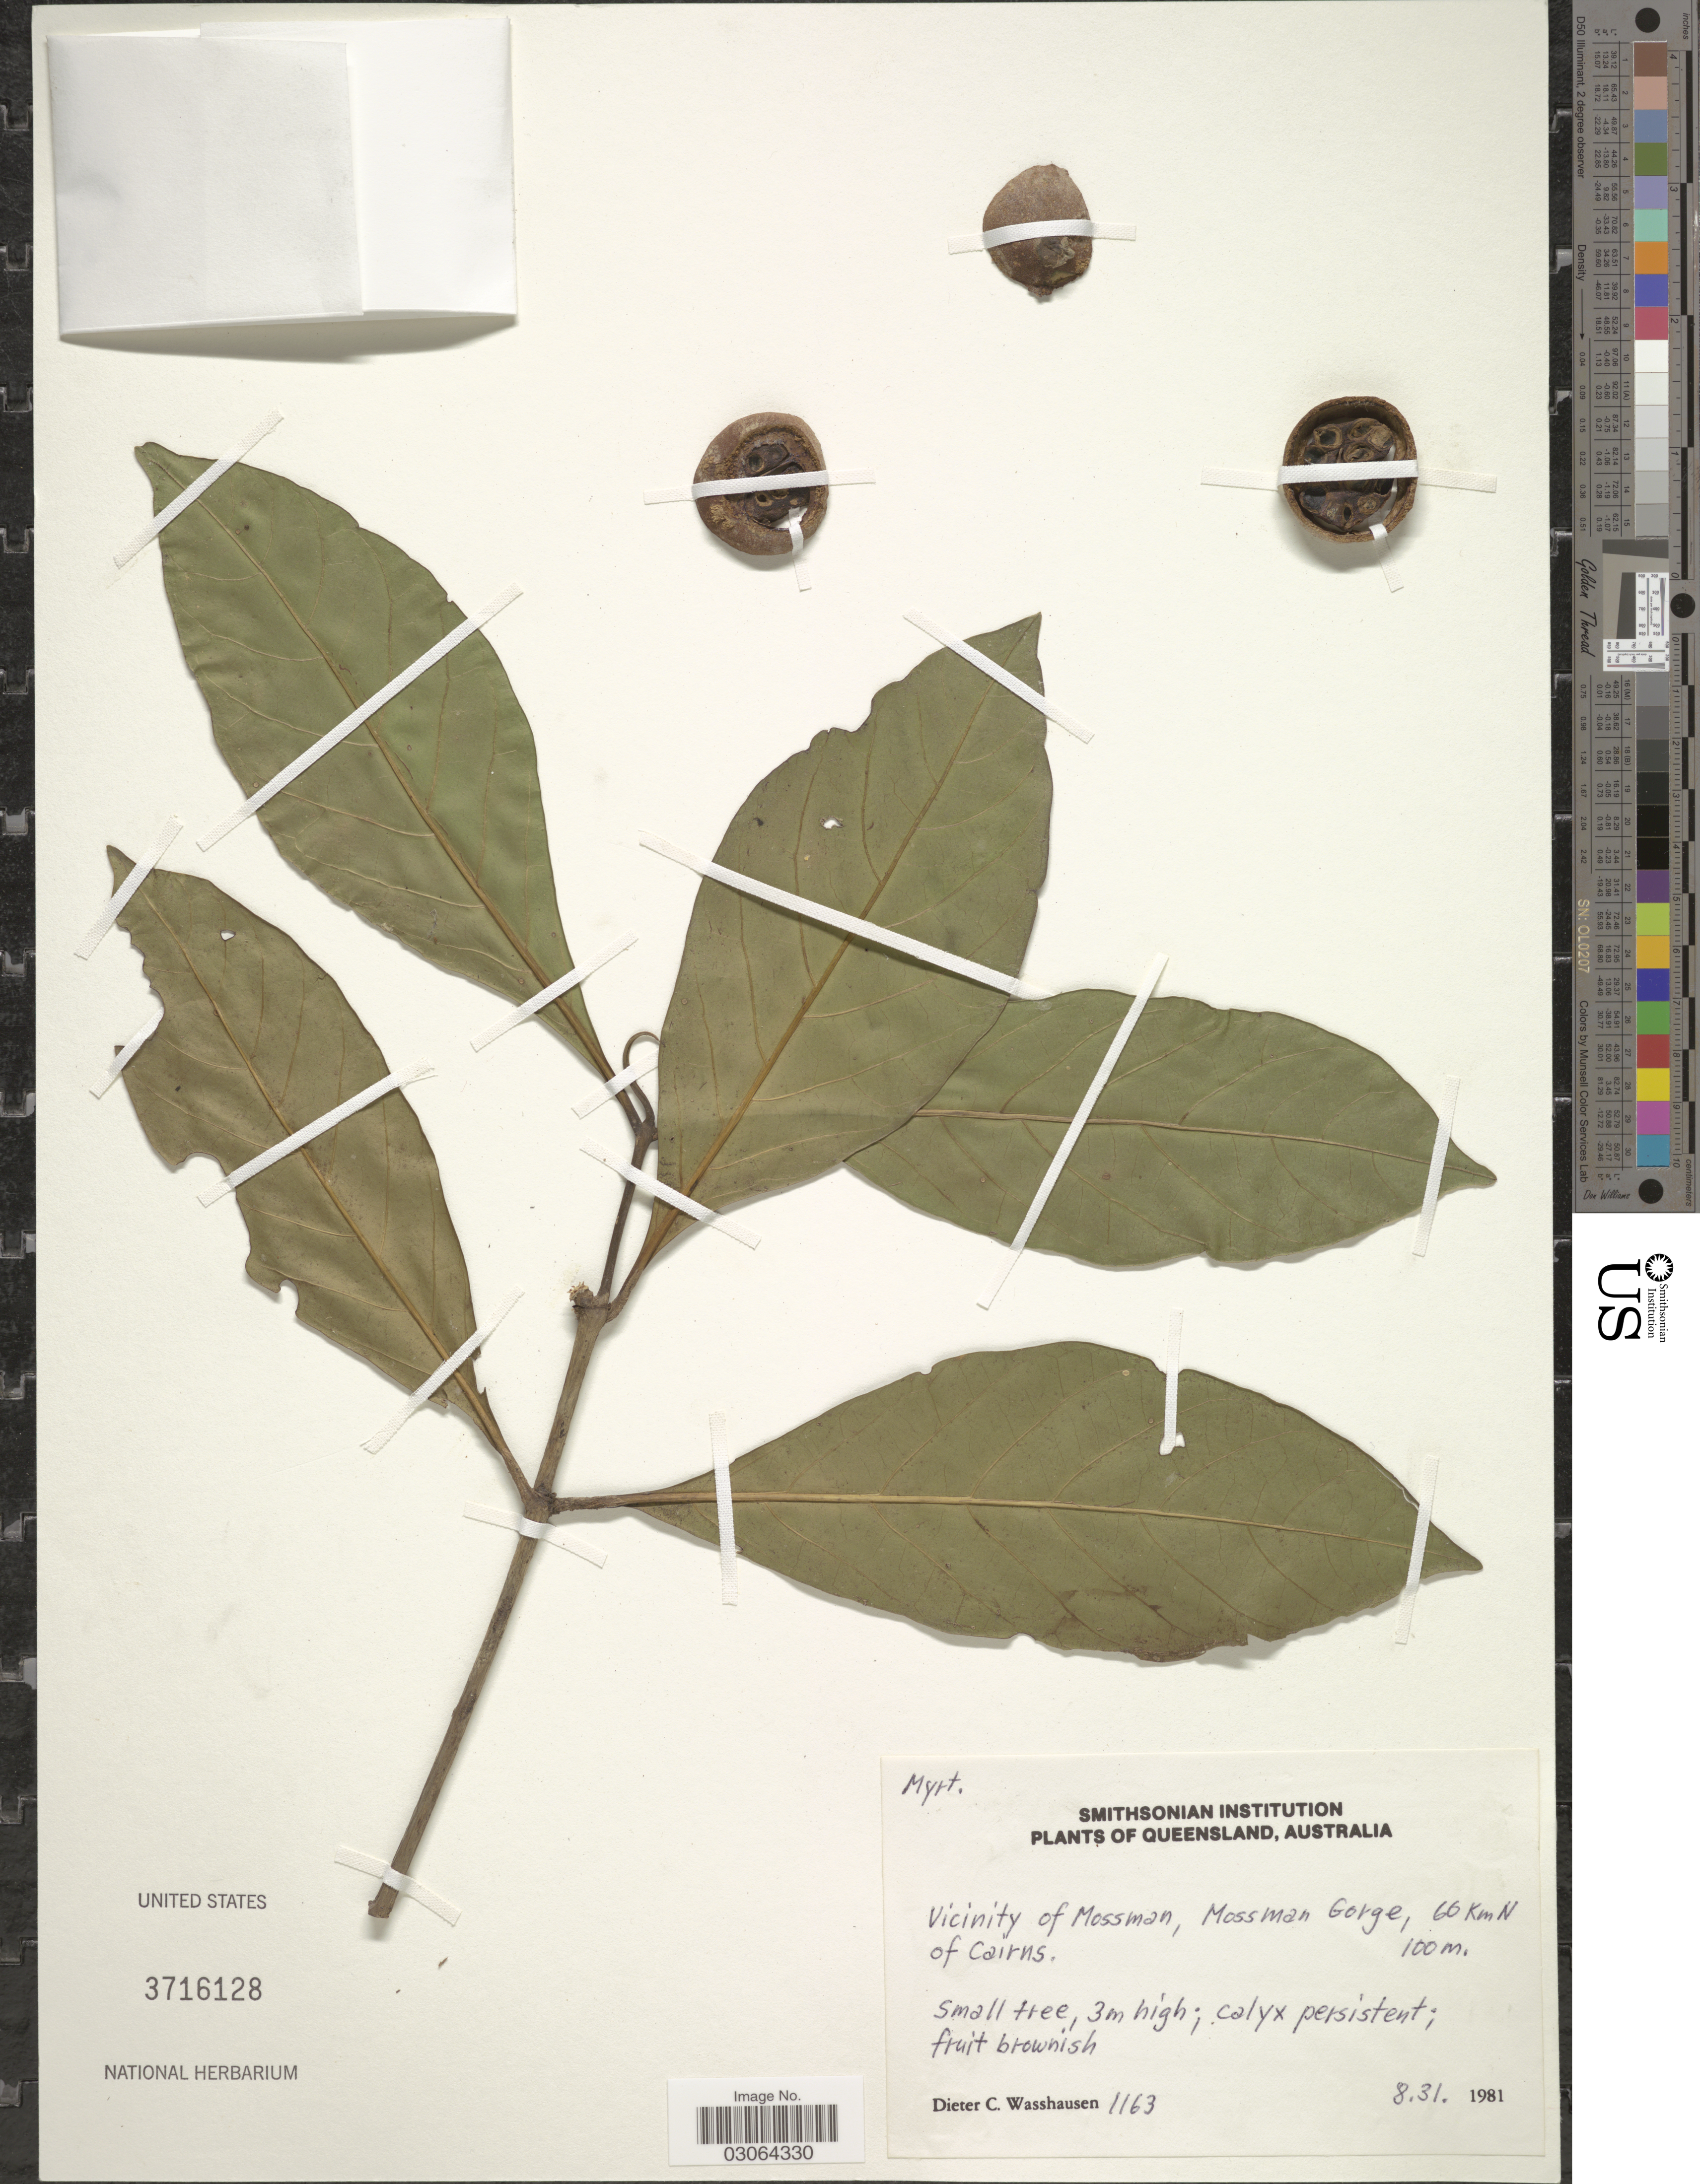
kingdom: Plantae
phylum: Tracheophyta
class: Magnoliopsida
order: Myrtales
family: Myrtaceae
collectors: D. C. Wasshausen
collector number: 1163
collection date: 1981-08-31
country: Australia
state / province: Queensland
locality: Vicinity of Mossman, Mossman Gorge, 66 km N of Cairns.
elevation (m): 100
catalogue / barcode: US 3716128